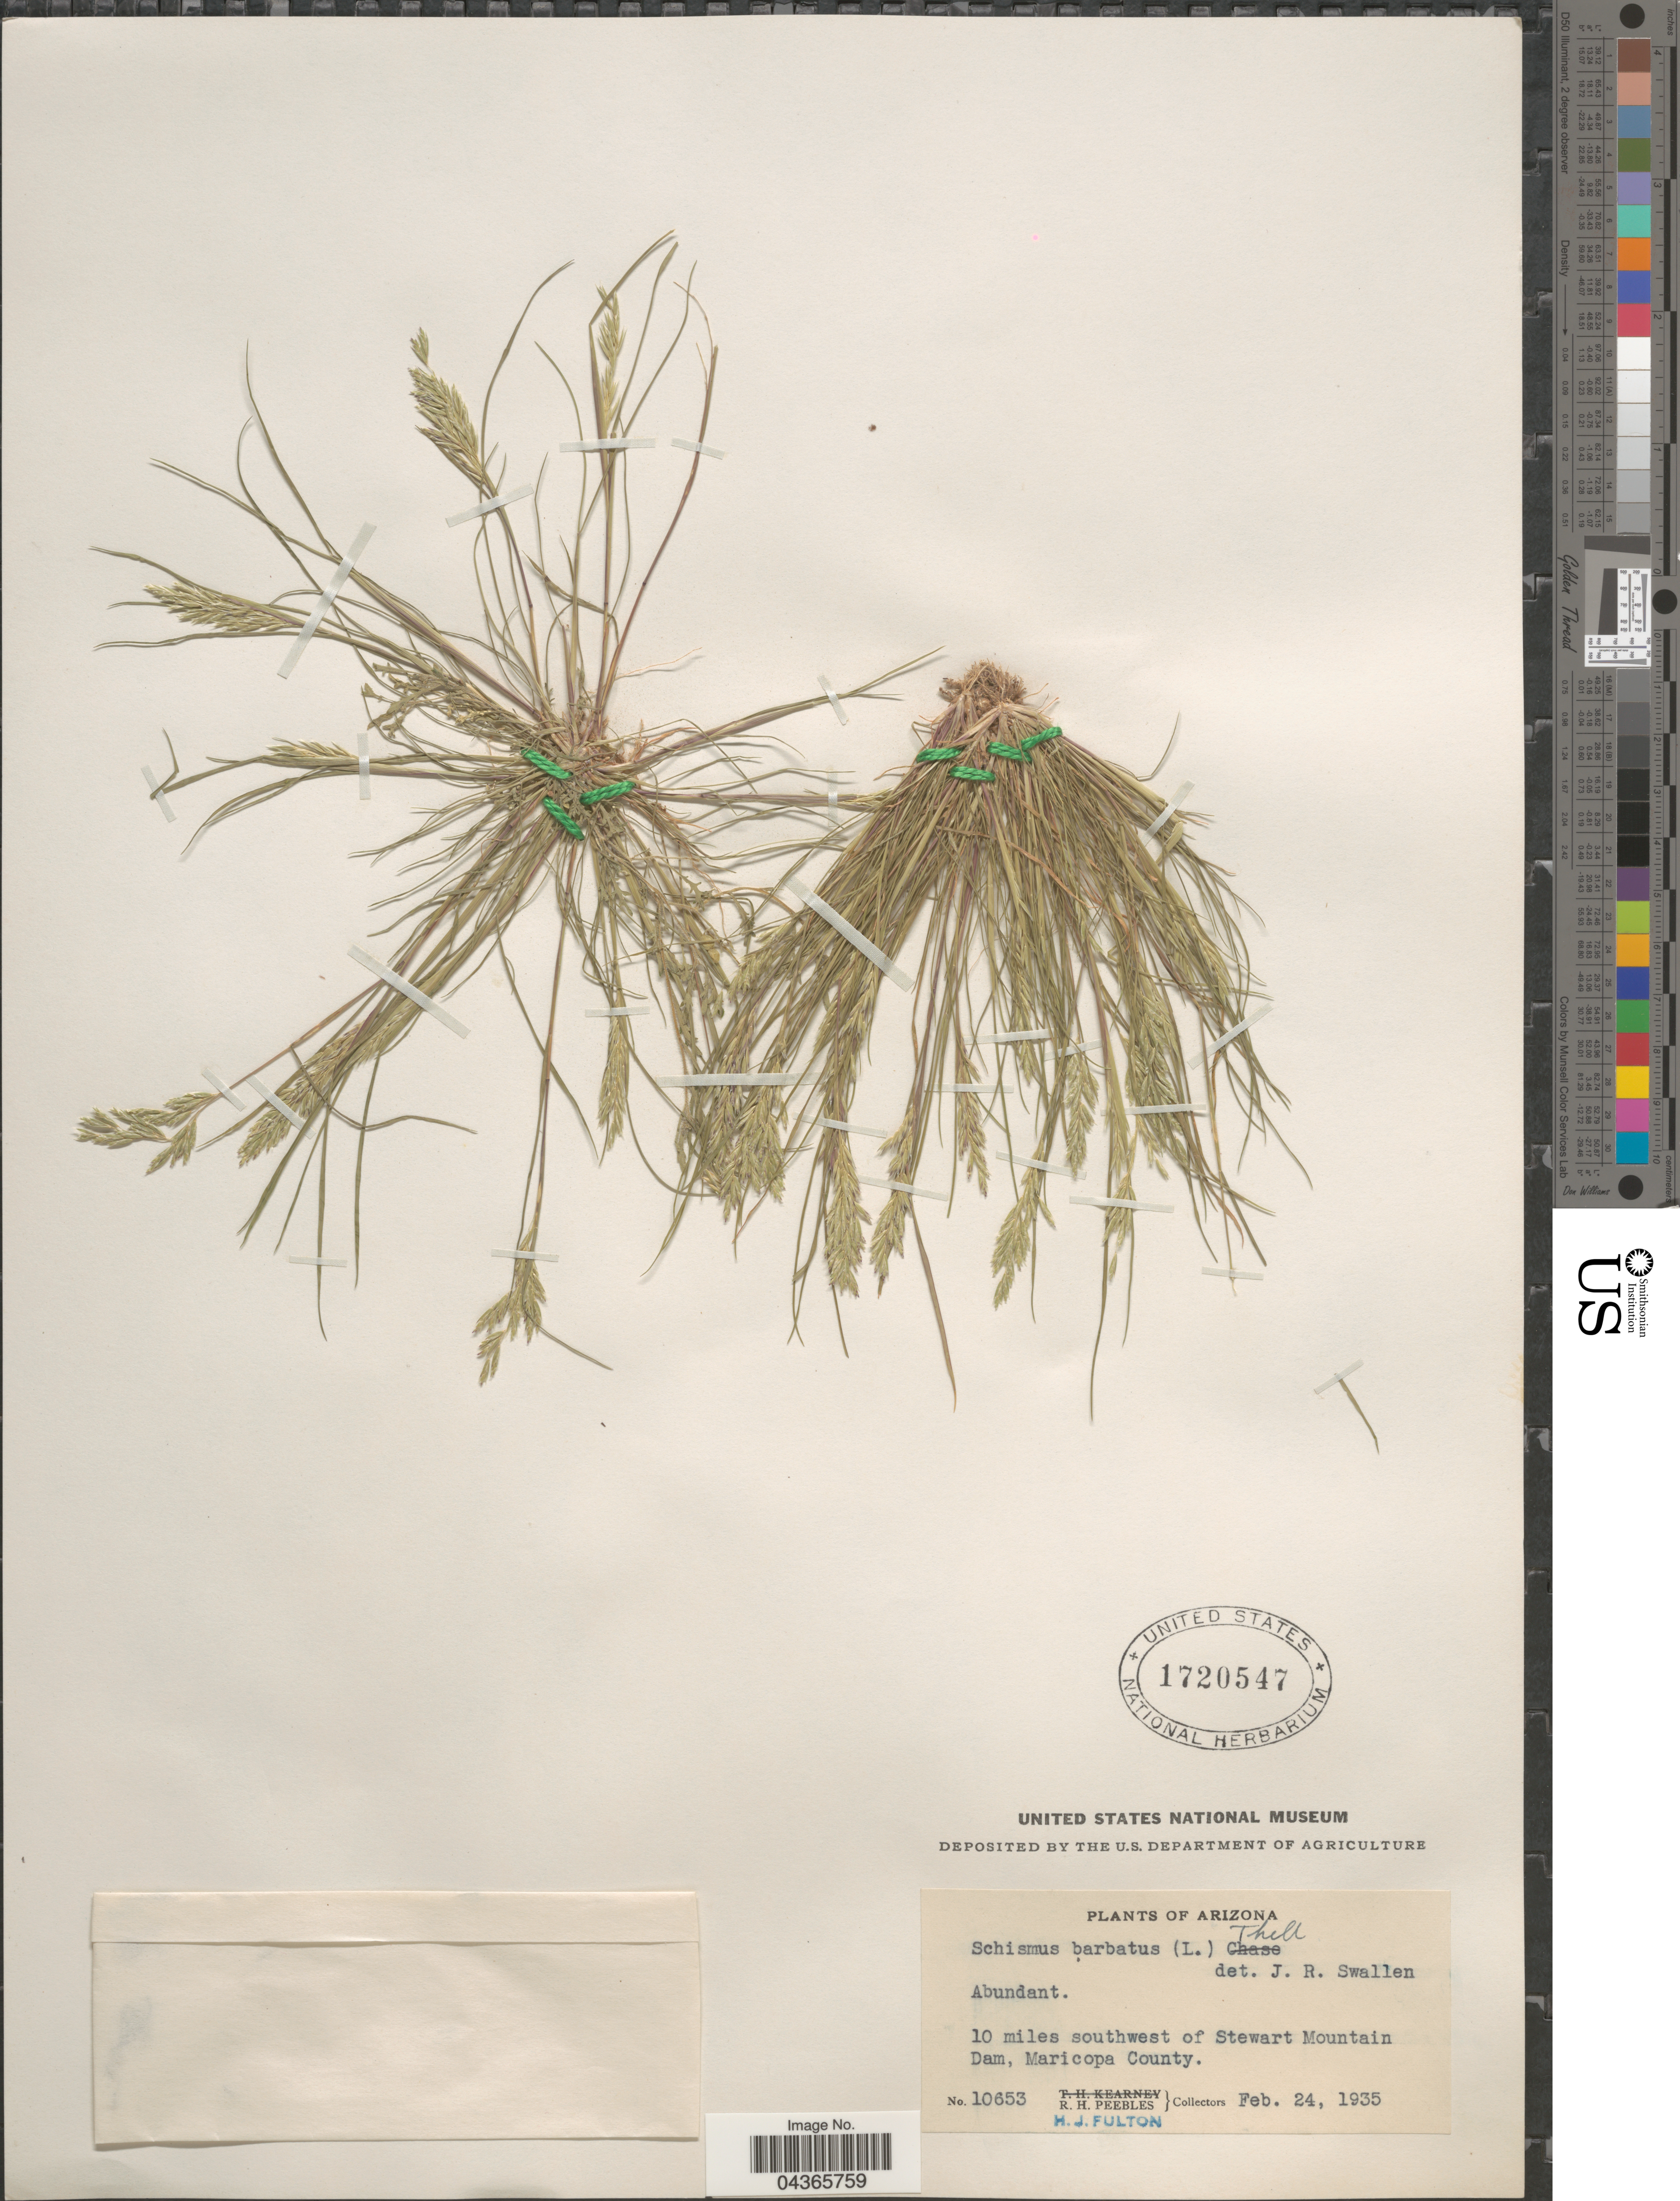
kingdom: Plantae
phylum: Tracheophyta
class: Liliopsida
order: Poales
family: Poaceae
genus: Schismus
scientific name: Schismus barbatus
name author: (L.) Thell.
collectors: R. H. Peebles & H. Fulton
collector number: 10653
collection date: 1935-02-24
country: United States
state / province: Arizona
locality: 10 miles southwest of Stewart Mountain Dam, Maricopa County.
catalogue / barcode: US 1720547